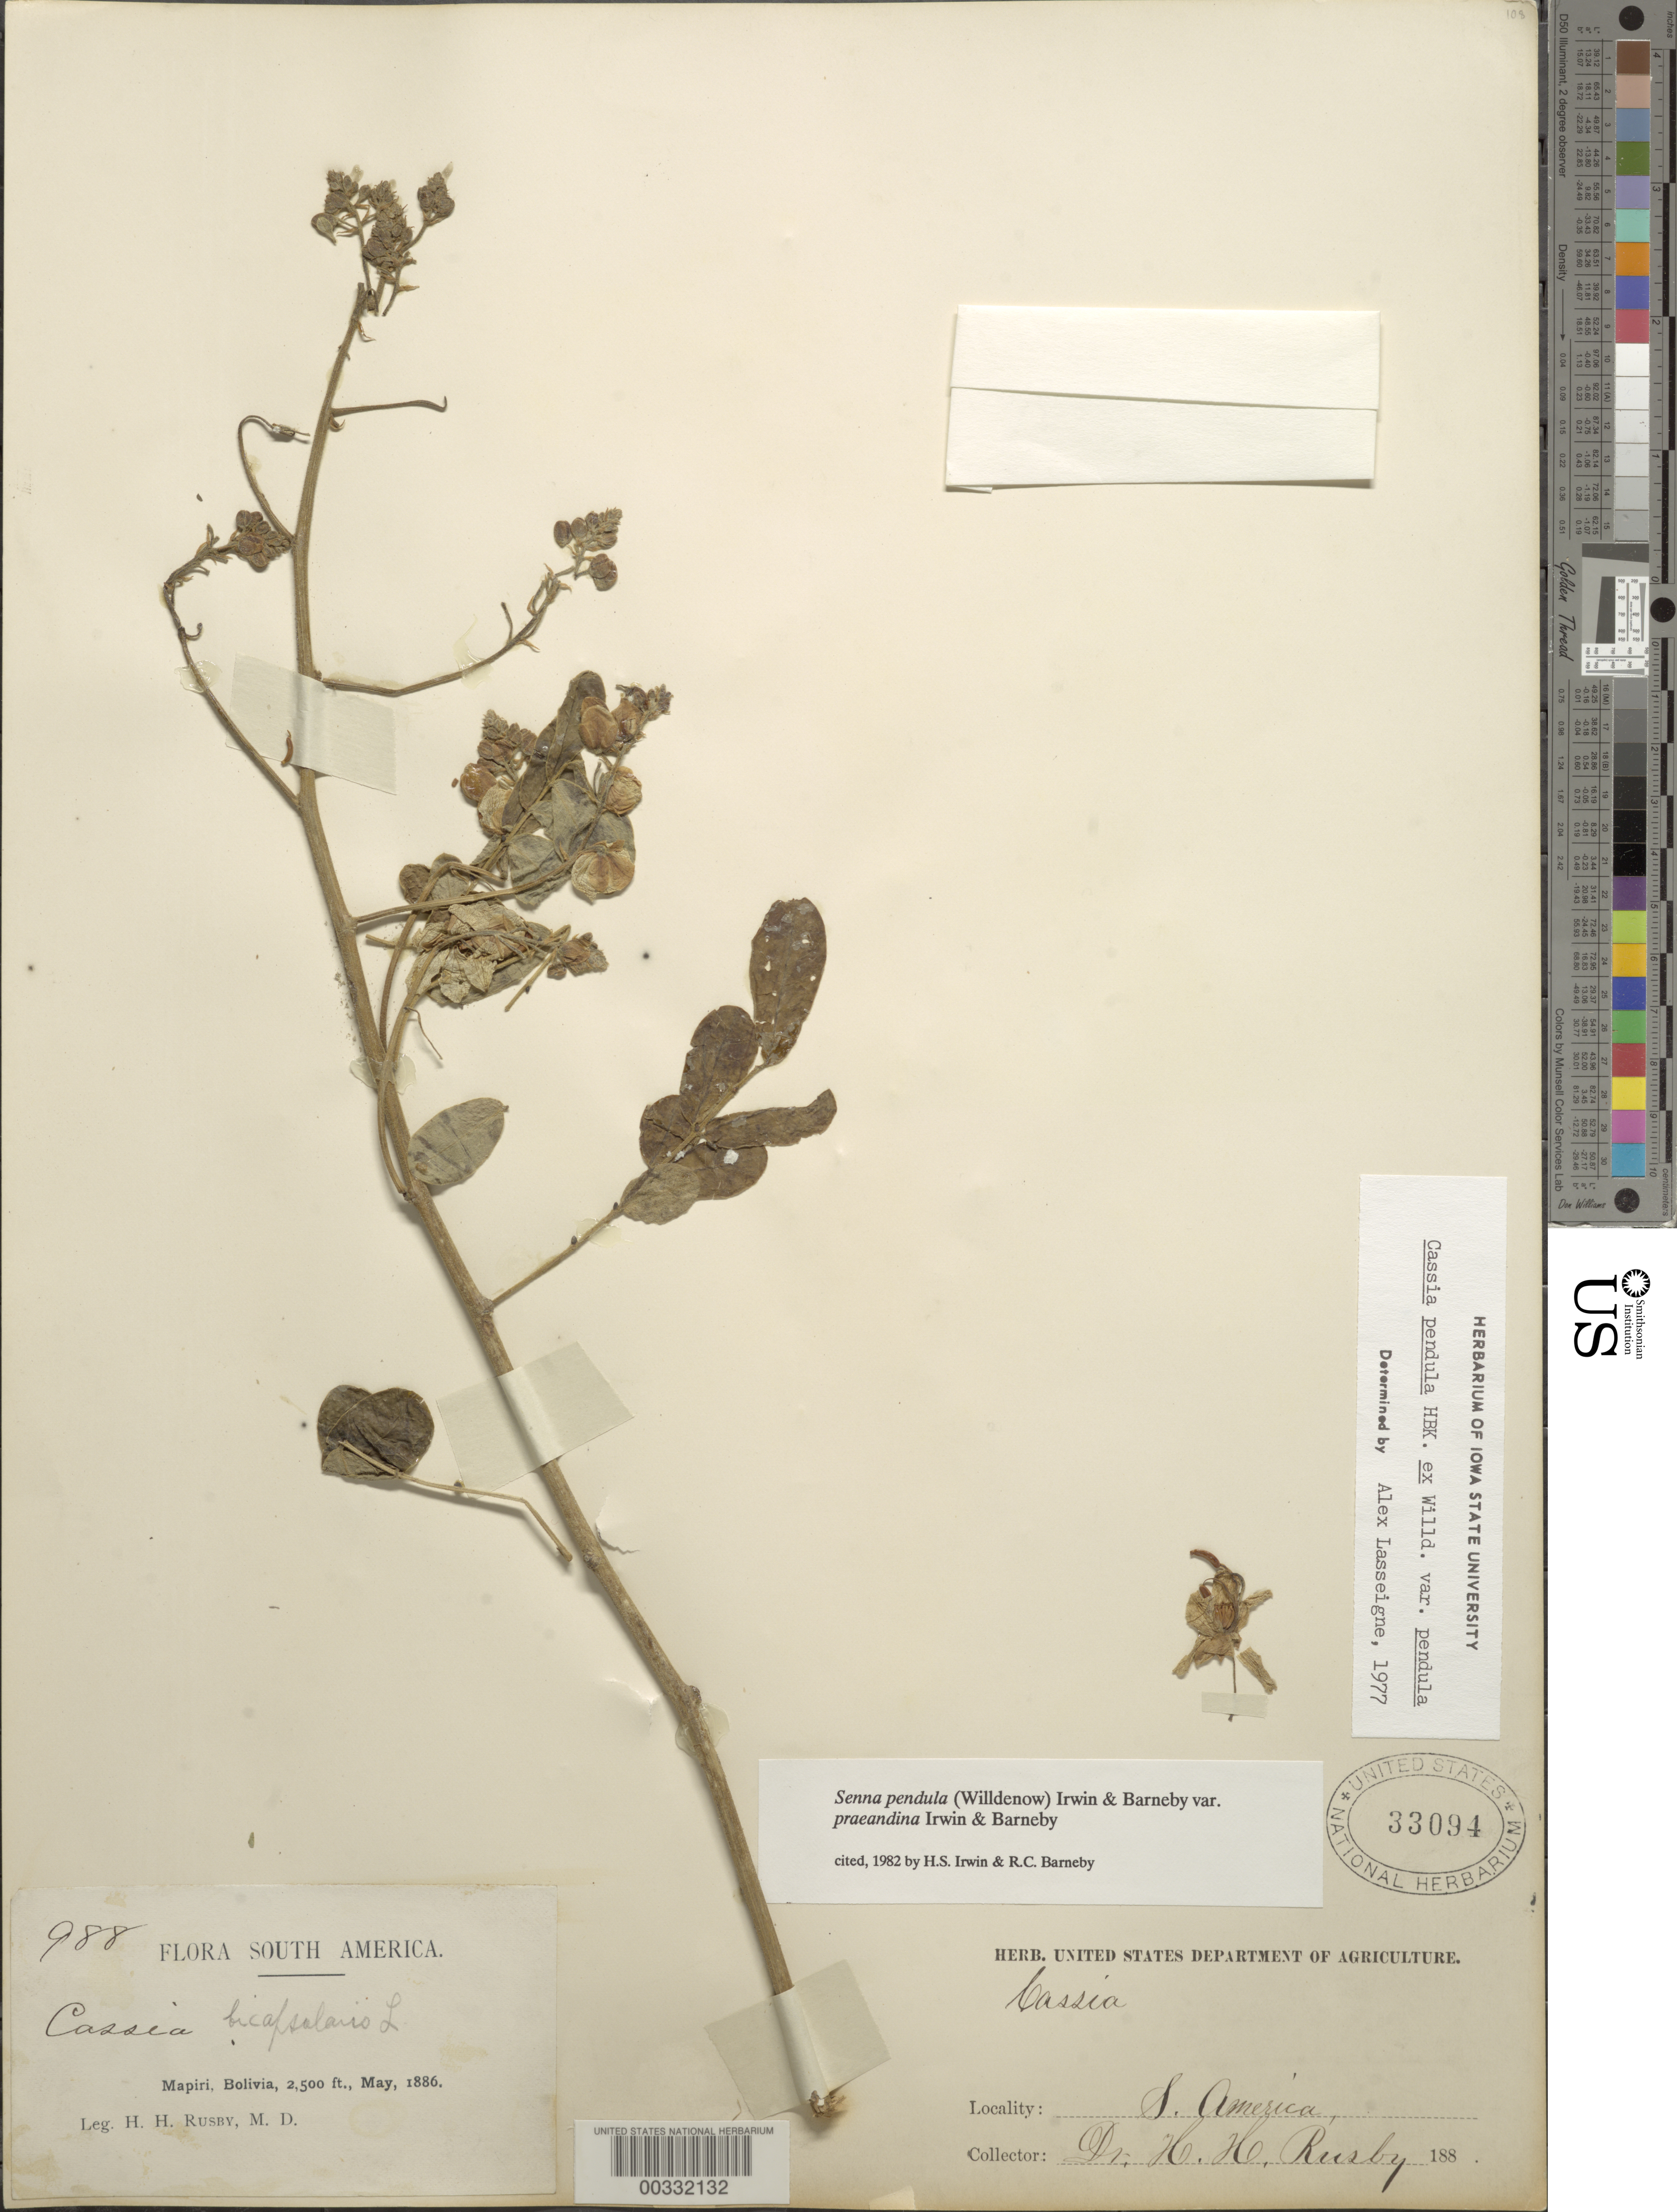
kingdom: Plantae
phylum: Tracheophyta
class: Magnoliopsida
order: Fabales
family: Fabaceae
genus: Senna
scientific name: Senna pendula var. praeandina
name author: H.S. Irwin & Barneby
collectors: H. H. Rusby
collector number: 988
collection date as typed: May, 1886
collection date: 1886-05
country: Bolivia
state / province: La Páz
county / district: Larecaja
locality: Mapiri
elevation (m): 762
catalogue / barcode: US 33094